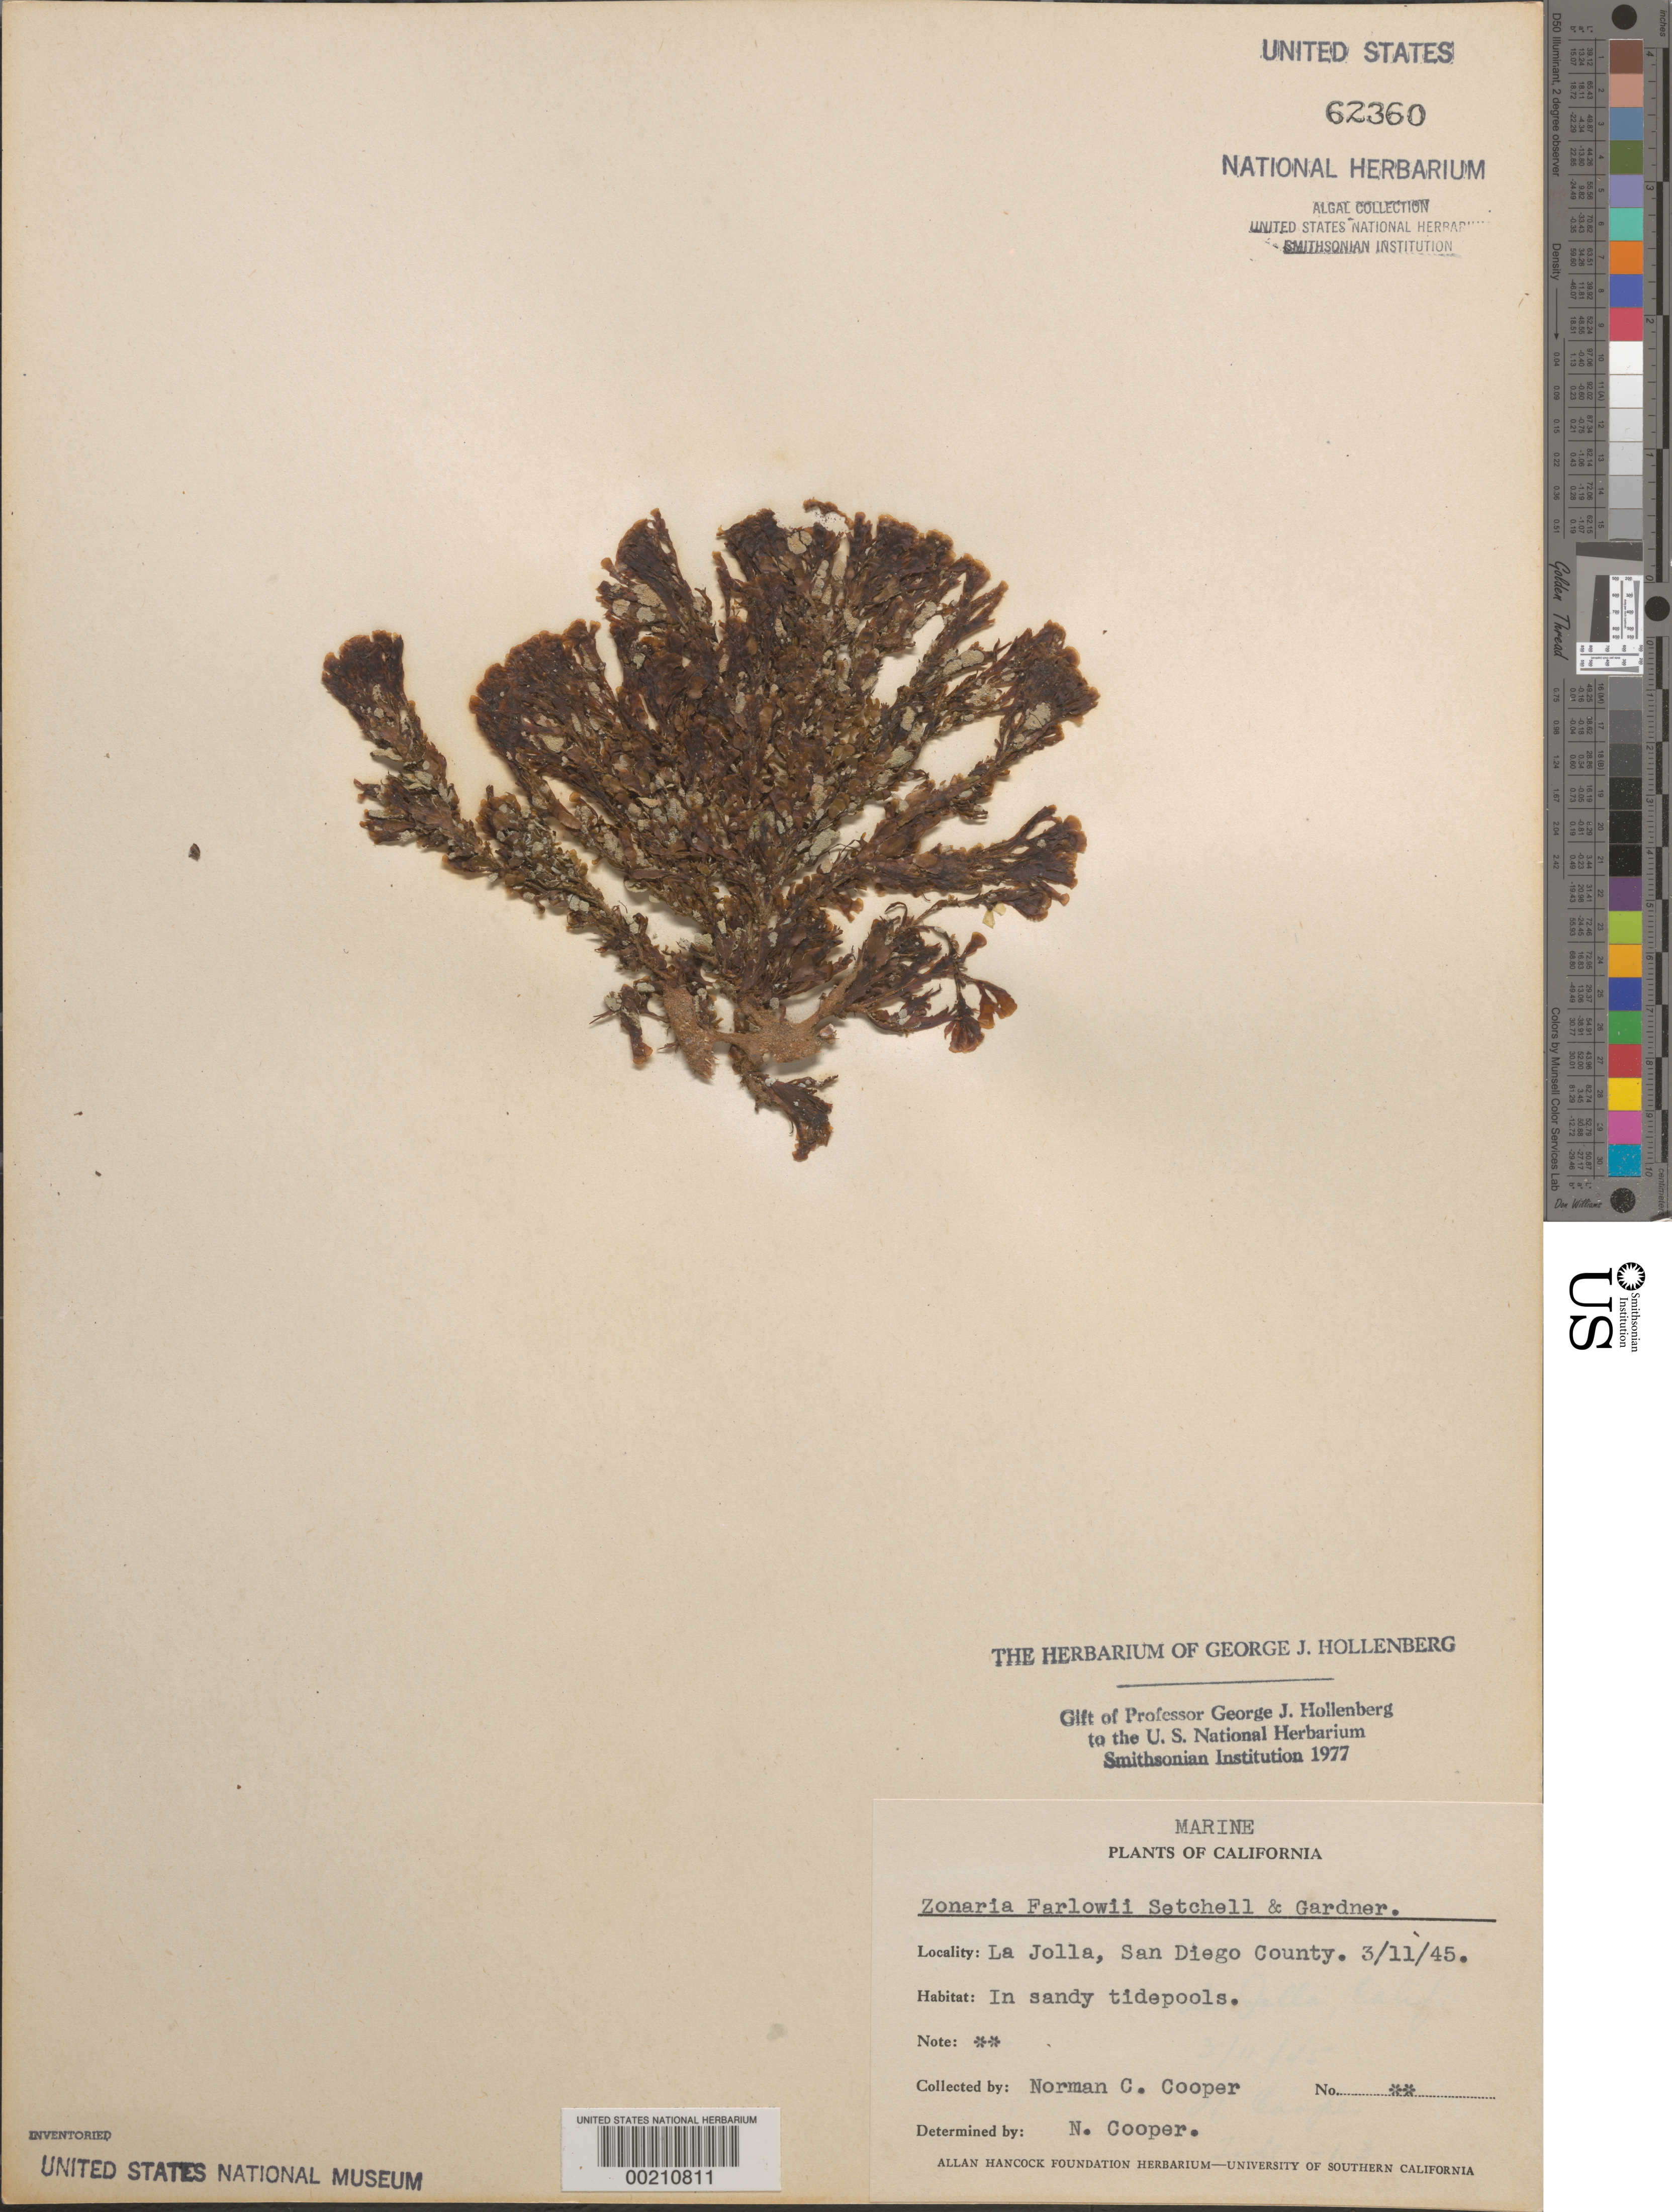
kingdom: Chromista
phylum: Ochrophyta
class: Phaeophyceae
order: Dictyotales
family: Dictyotaceae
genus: Zonaria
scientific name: Zonaria farlowii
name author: Setch. & N.L. Gardner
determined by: Cooper, N. C.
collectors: N. Cooper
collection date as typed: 11 Mar 1945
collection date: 1945-03-11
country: United States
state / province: California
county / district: San Diego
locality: La Jolla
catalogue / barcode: US 62360